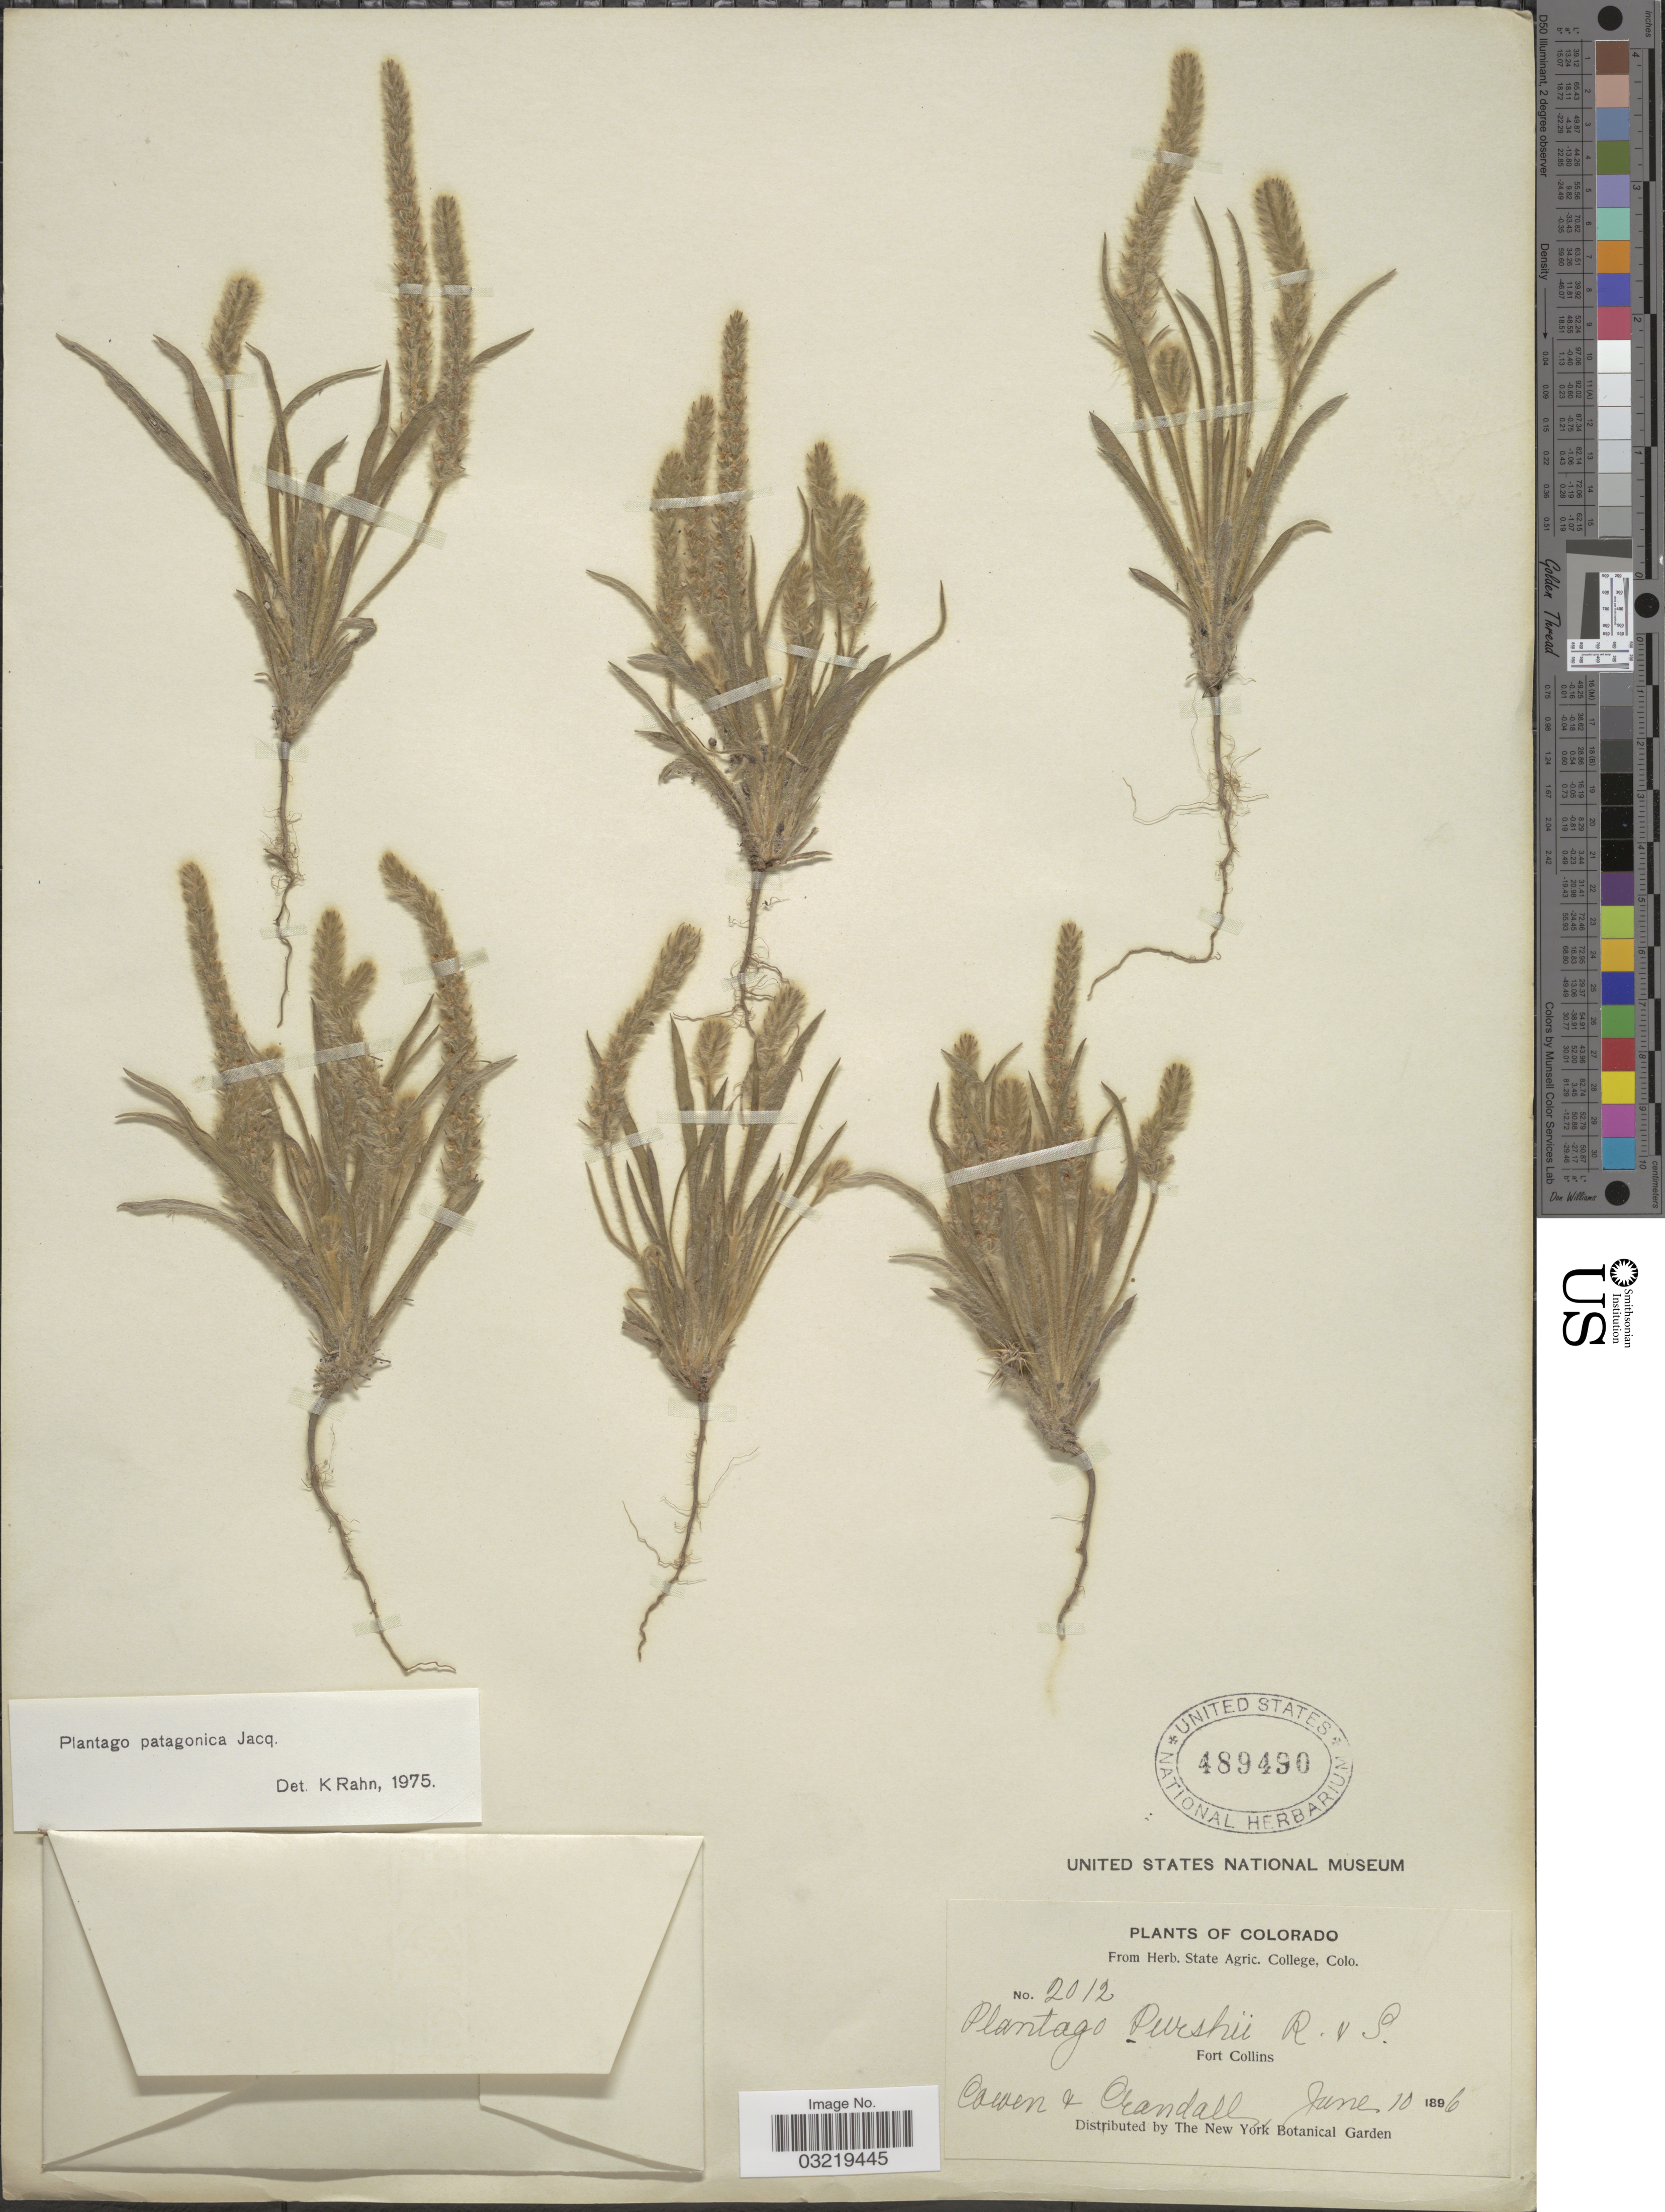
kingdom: Plantae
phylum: Tracheophyta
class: Magnoliopsida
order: Lamiales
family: Plantaginaceae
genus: Plantago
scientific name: Plantago patagonica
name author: Jacq.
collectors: -. Cowen & -. Crandall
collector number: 2012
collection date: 1896-06-10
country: United States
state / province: Colorado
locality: Fort Collins.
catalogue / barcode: US 489490